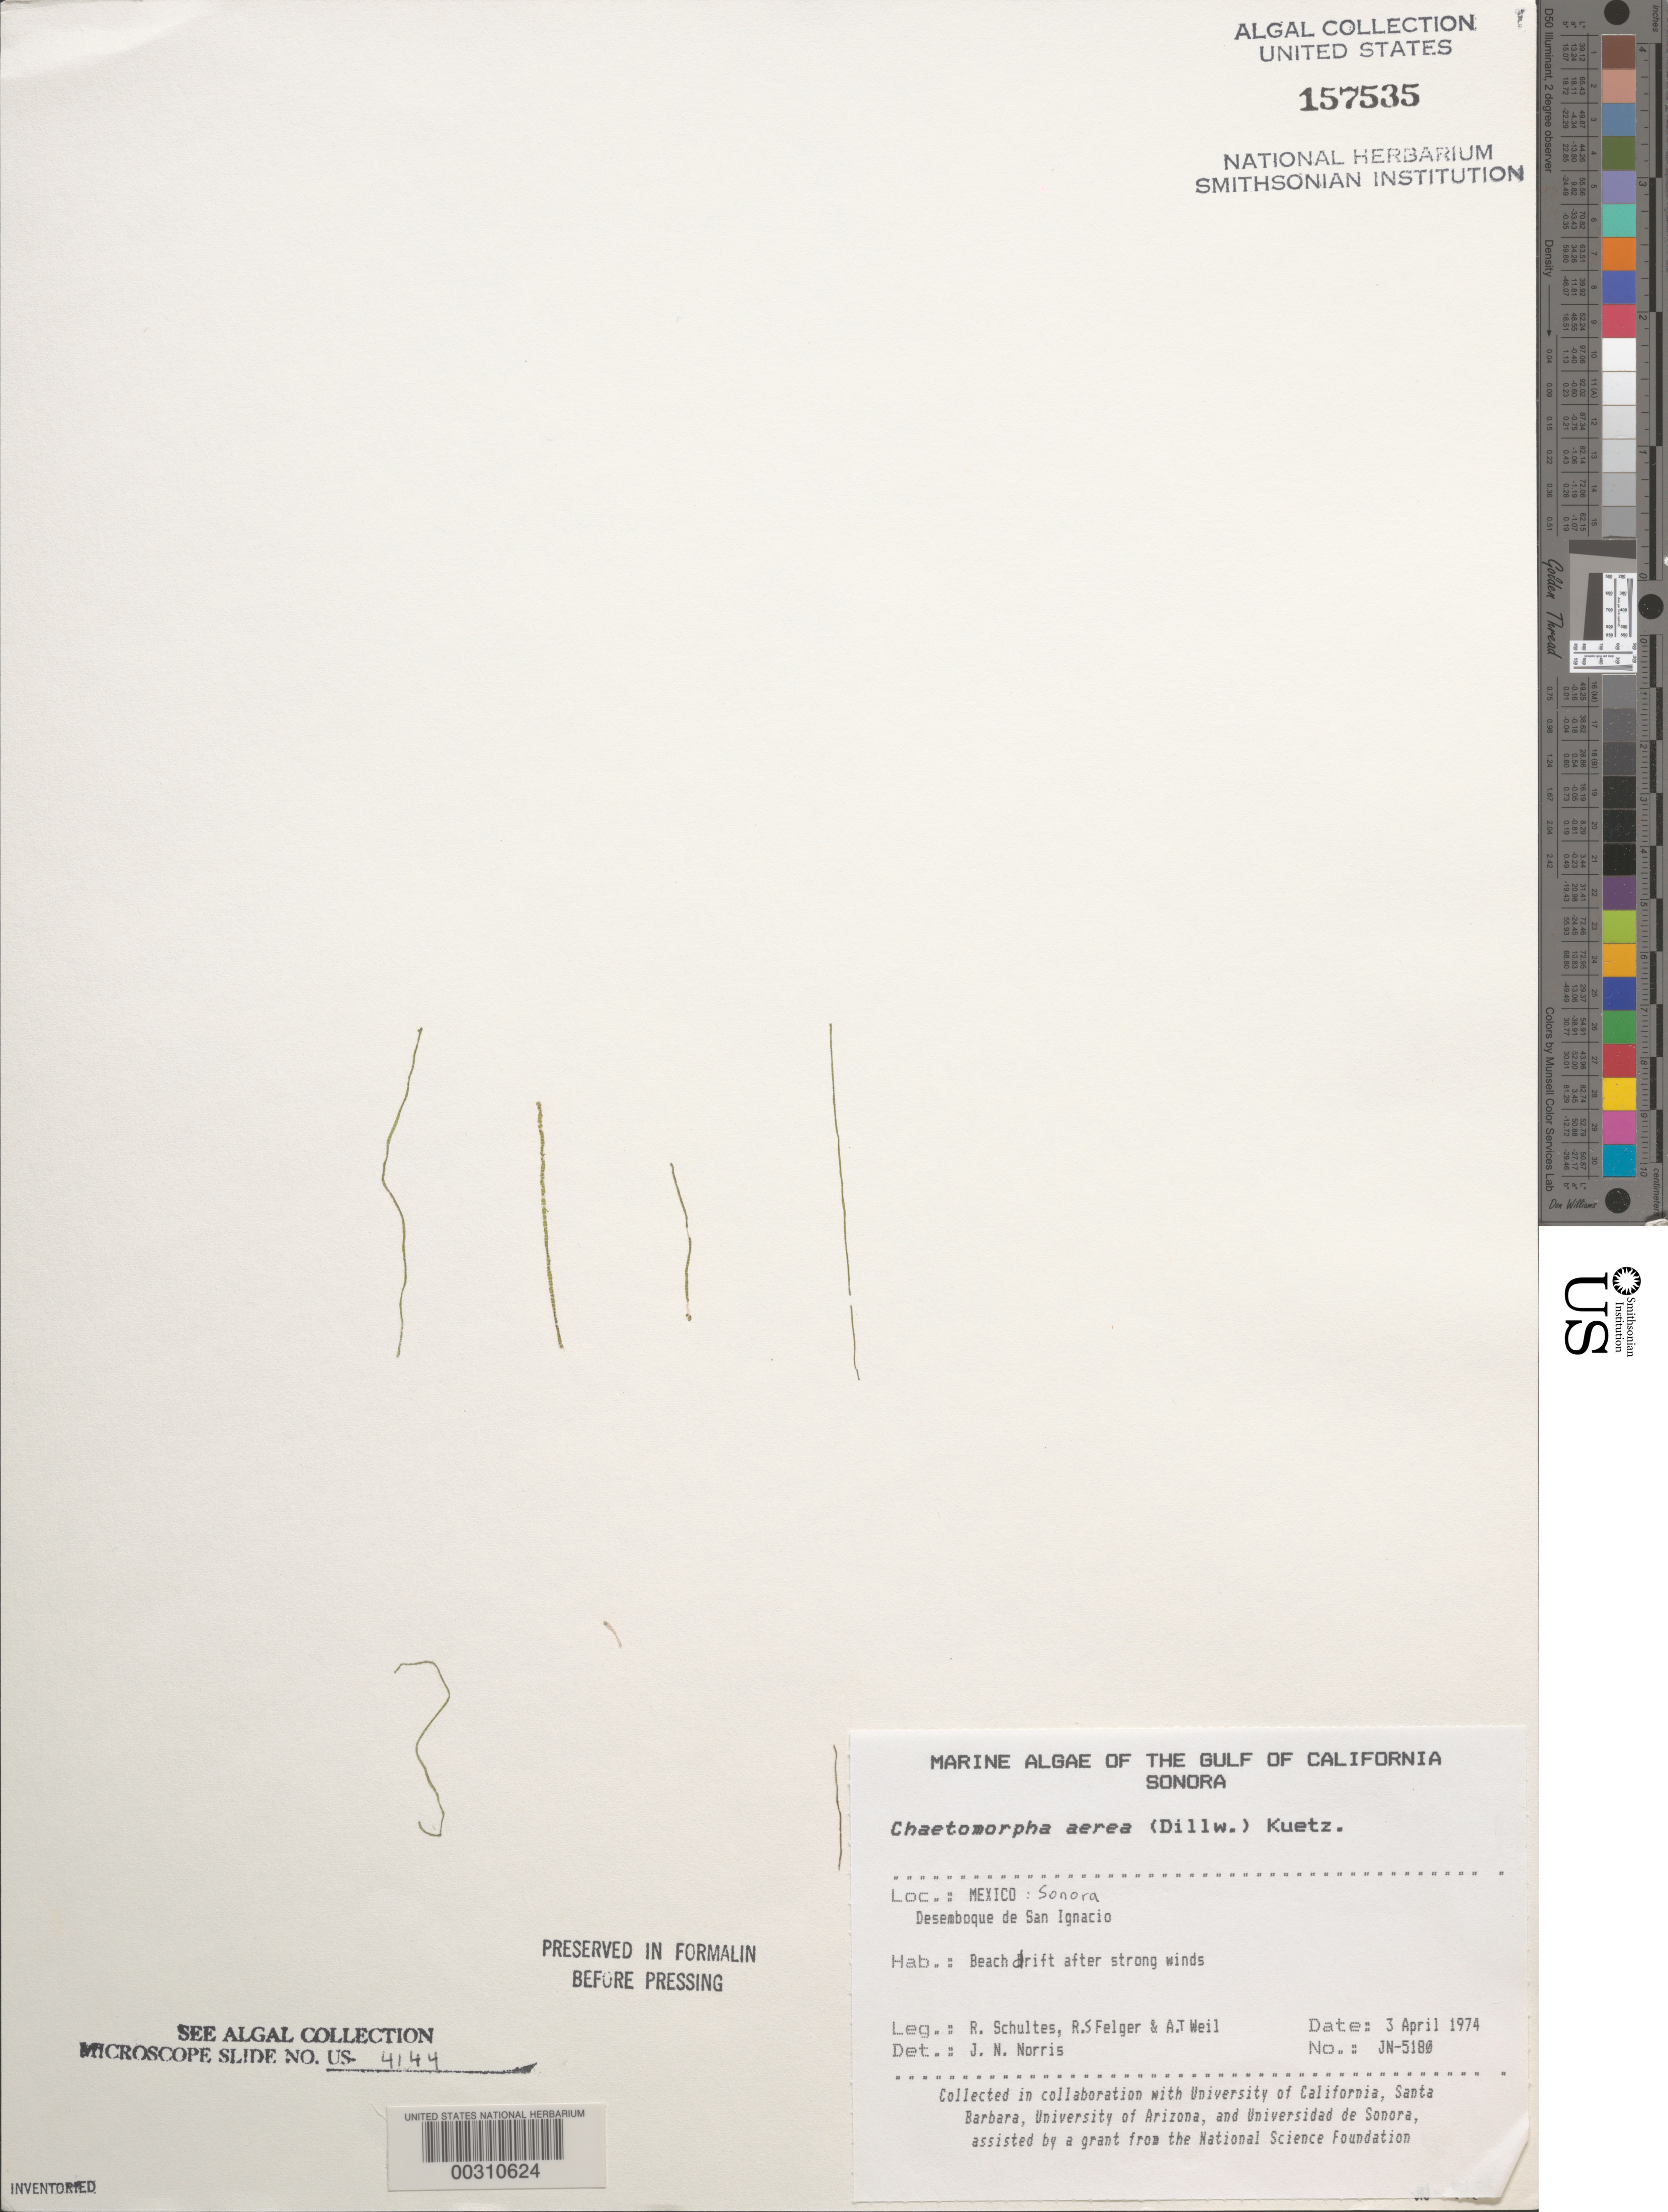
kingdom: Plantae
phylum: Chlorophyta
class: Ulvophyceae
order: Cladophorales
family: Cladophoraceae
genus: Chaetomorpha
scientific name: Chaetomorpha aerea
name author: (Dillwyn) Kütz.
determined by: Norris, James N.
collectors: R. E. Schultes, R. S. Felger & A. T. Weil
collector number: JN-5180a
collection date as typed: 03 Apr 1974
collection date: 1974-04-03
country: Mexico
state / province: Sonora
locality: Desemboque de San Ignacio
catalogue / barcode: US 157535